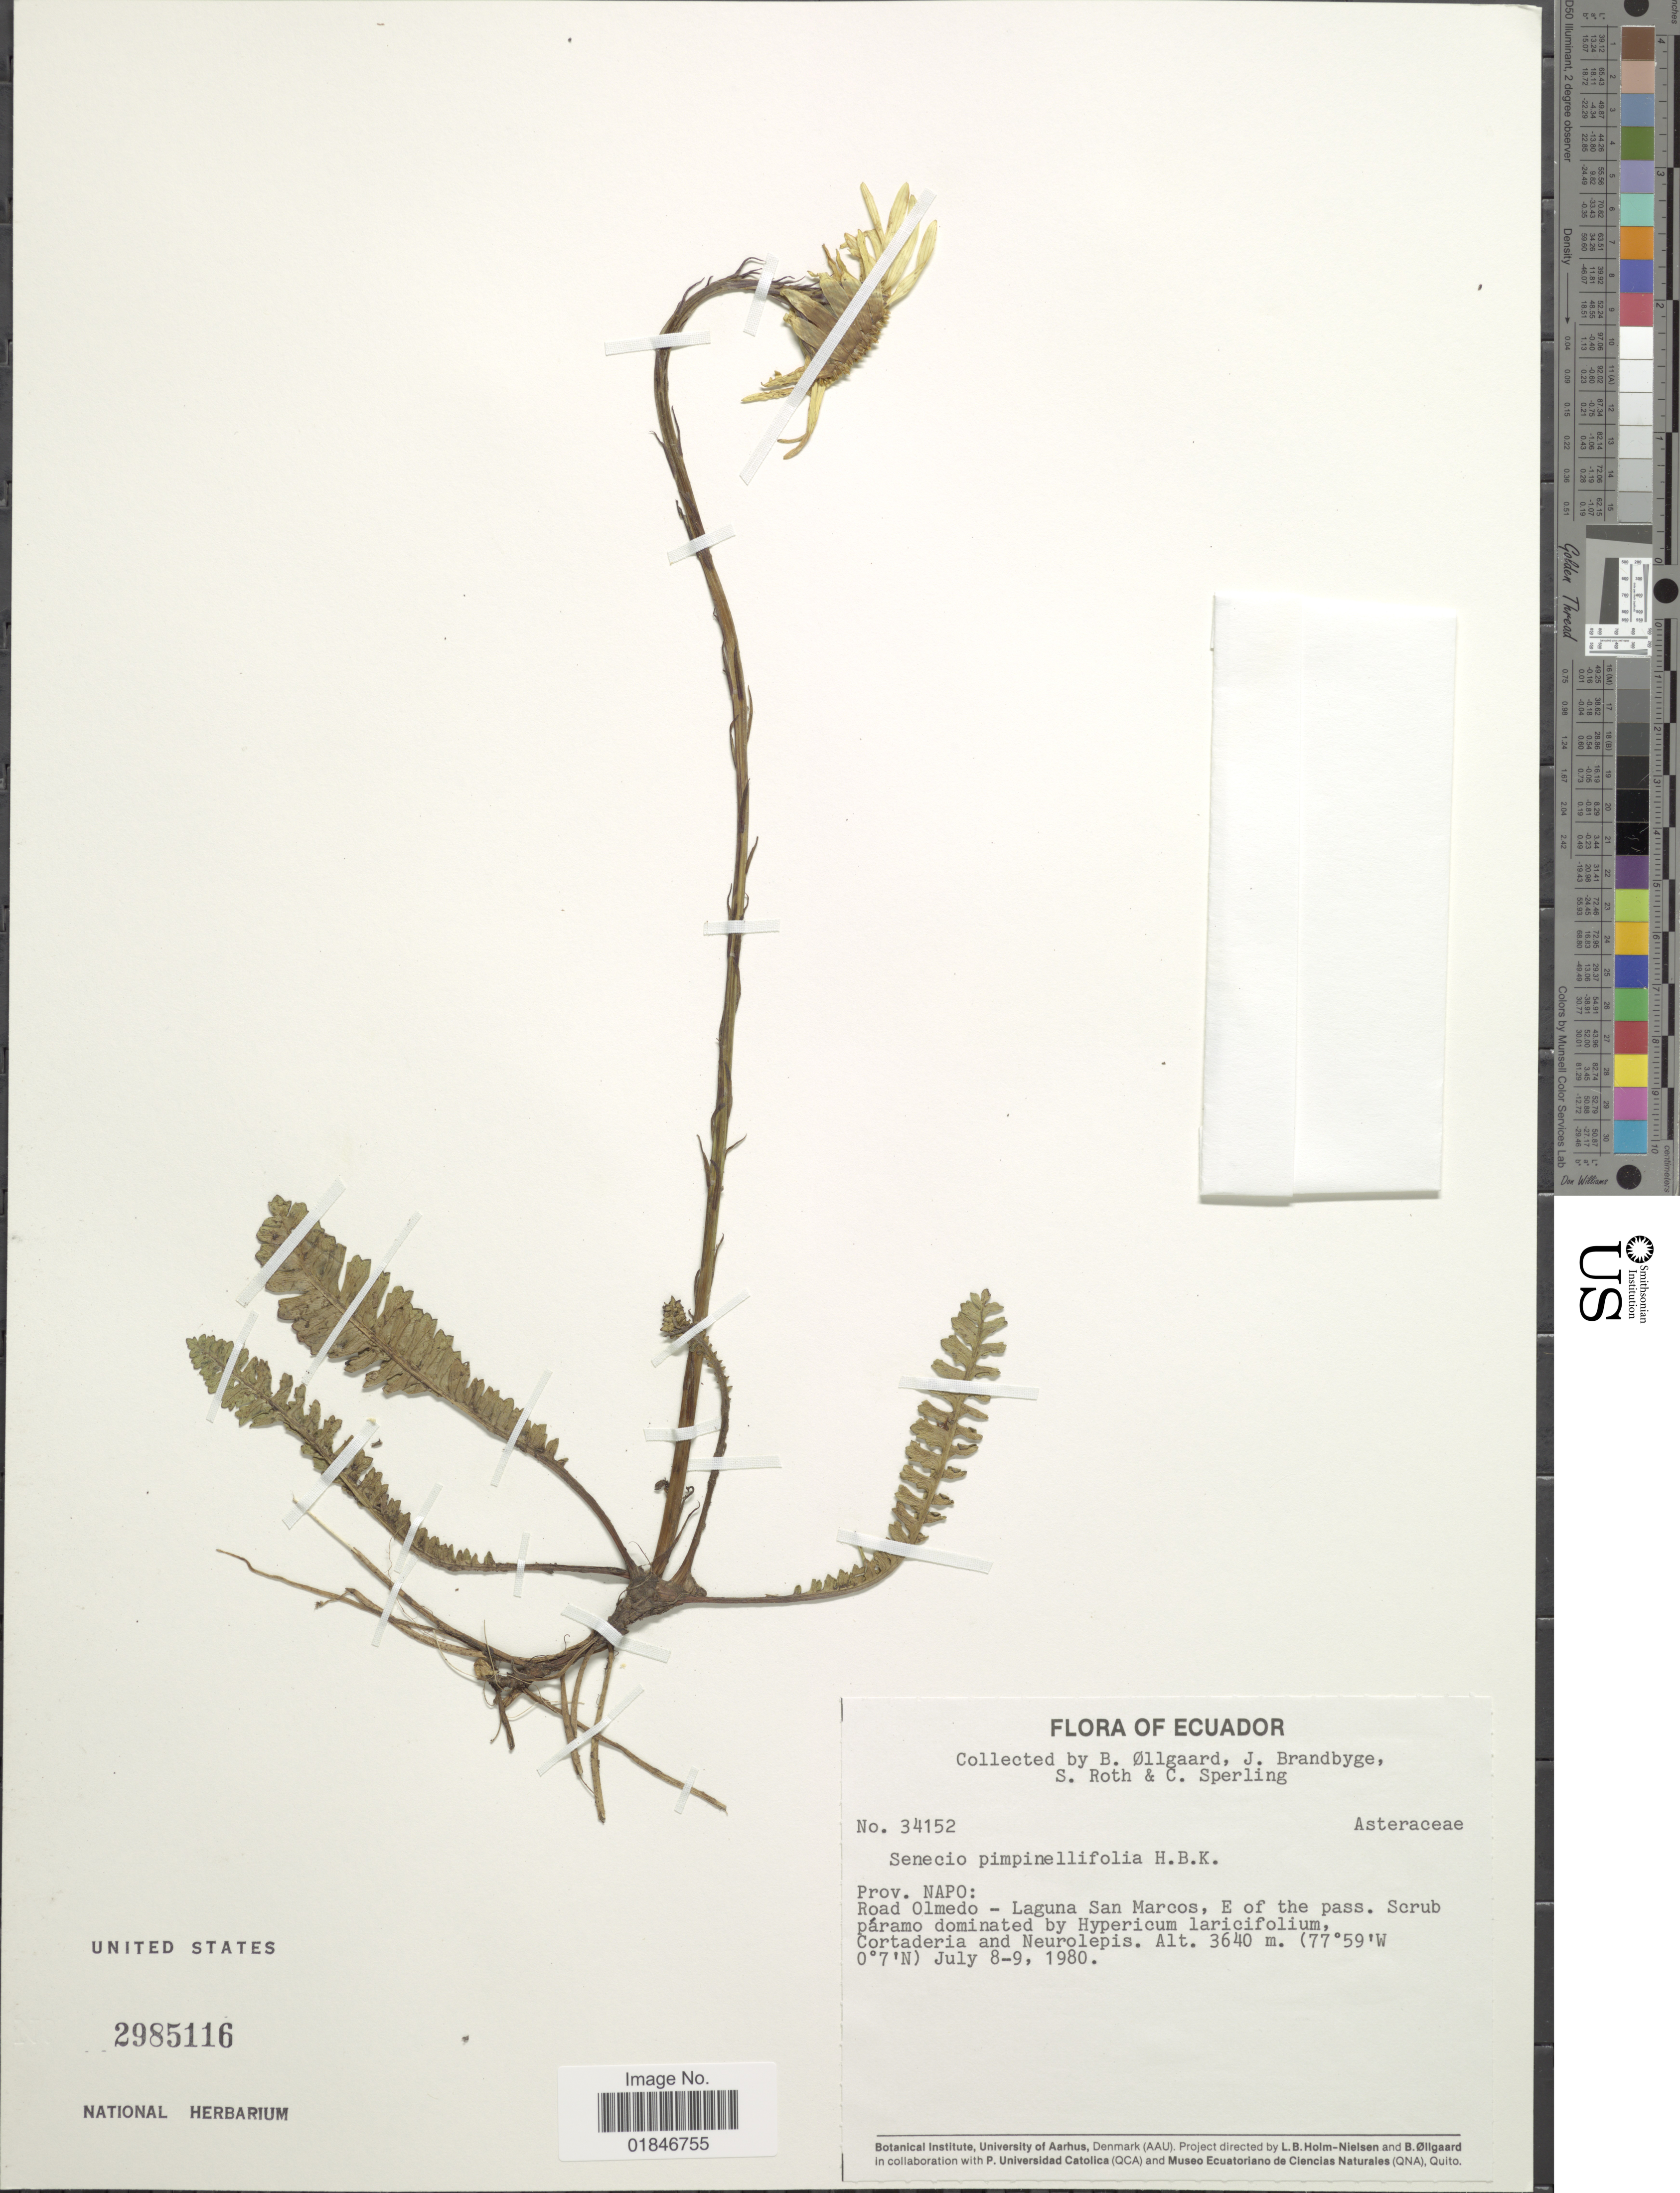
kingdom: Plantae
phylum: Tracheophyta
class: Magnoliopsida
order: Asterales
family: Asteraceae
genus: Dorobaea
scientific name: Dorobaea pimpinellifolia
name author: (Kunth) B. Nord.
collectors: B. Øllgaard, J. Brandbyge, S. Roth & C. Sperling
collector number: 34152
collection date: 1980-07-08/1980-07-09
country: Ecuador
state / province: Napo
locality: Prov. Napo: Road Olmedo - Laguna San Marcos, E of the pass.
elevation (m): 3640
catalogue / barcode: US 2985116